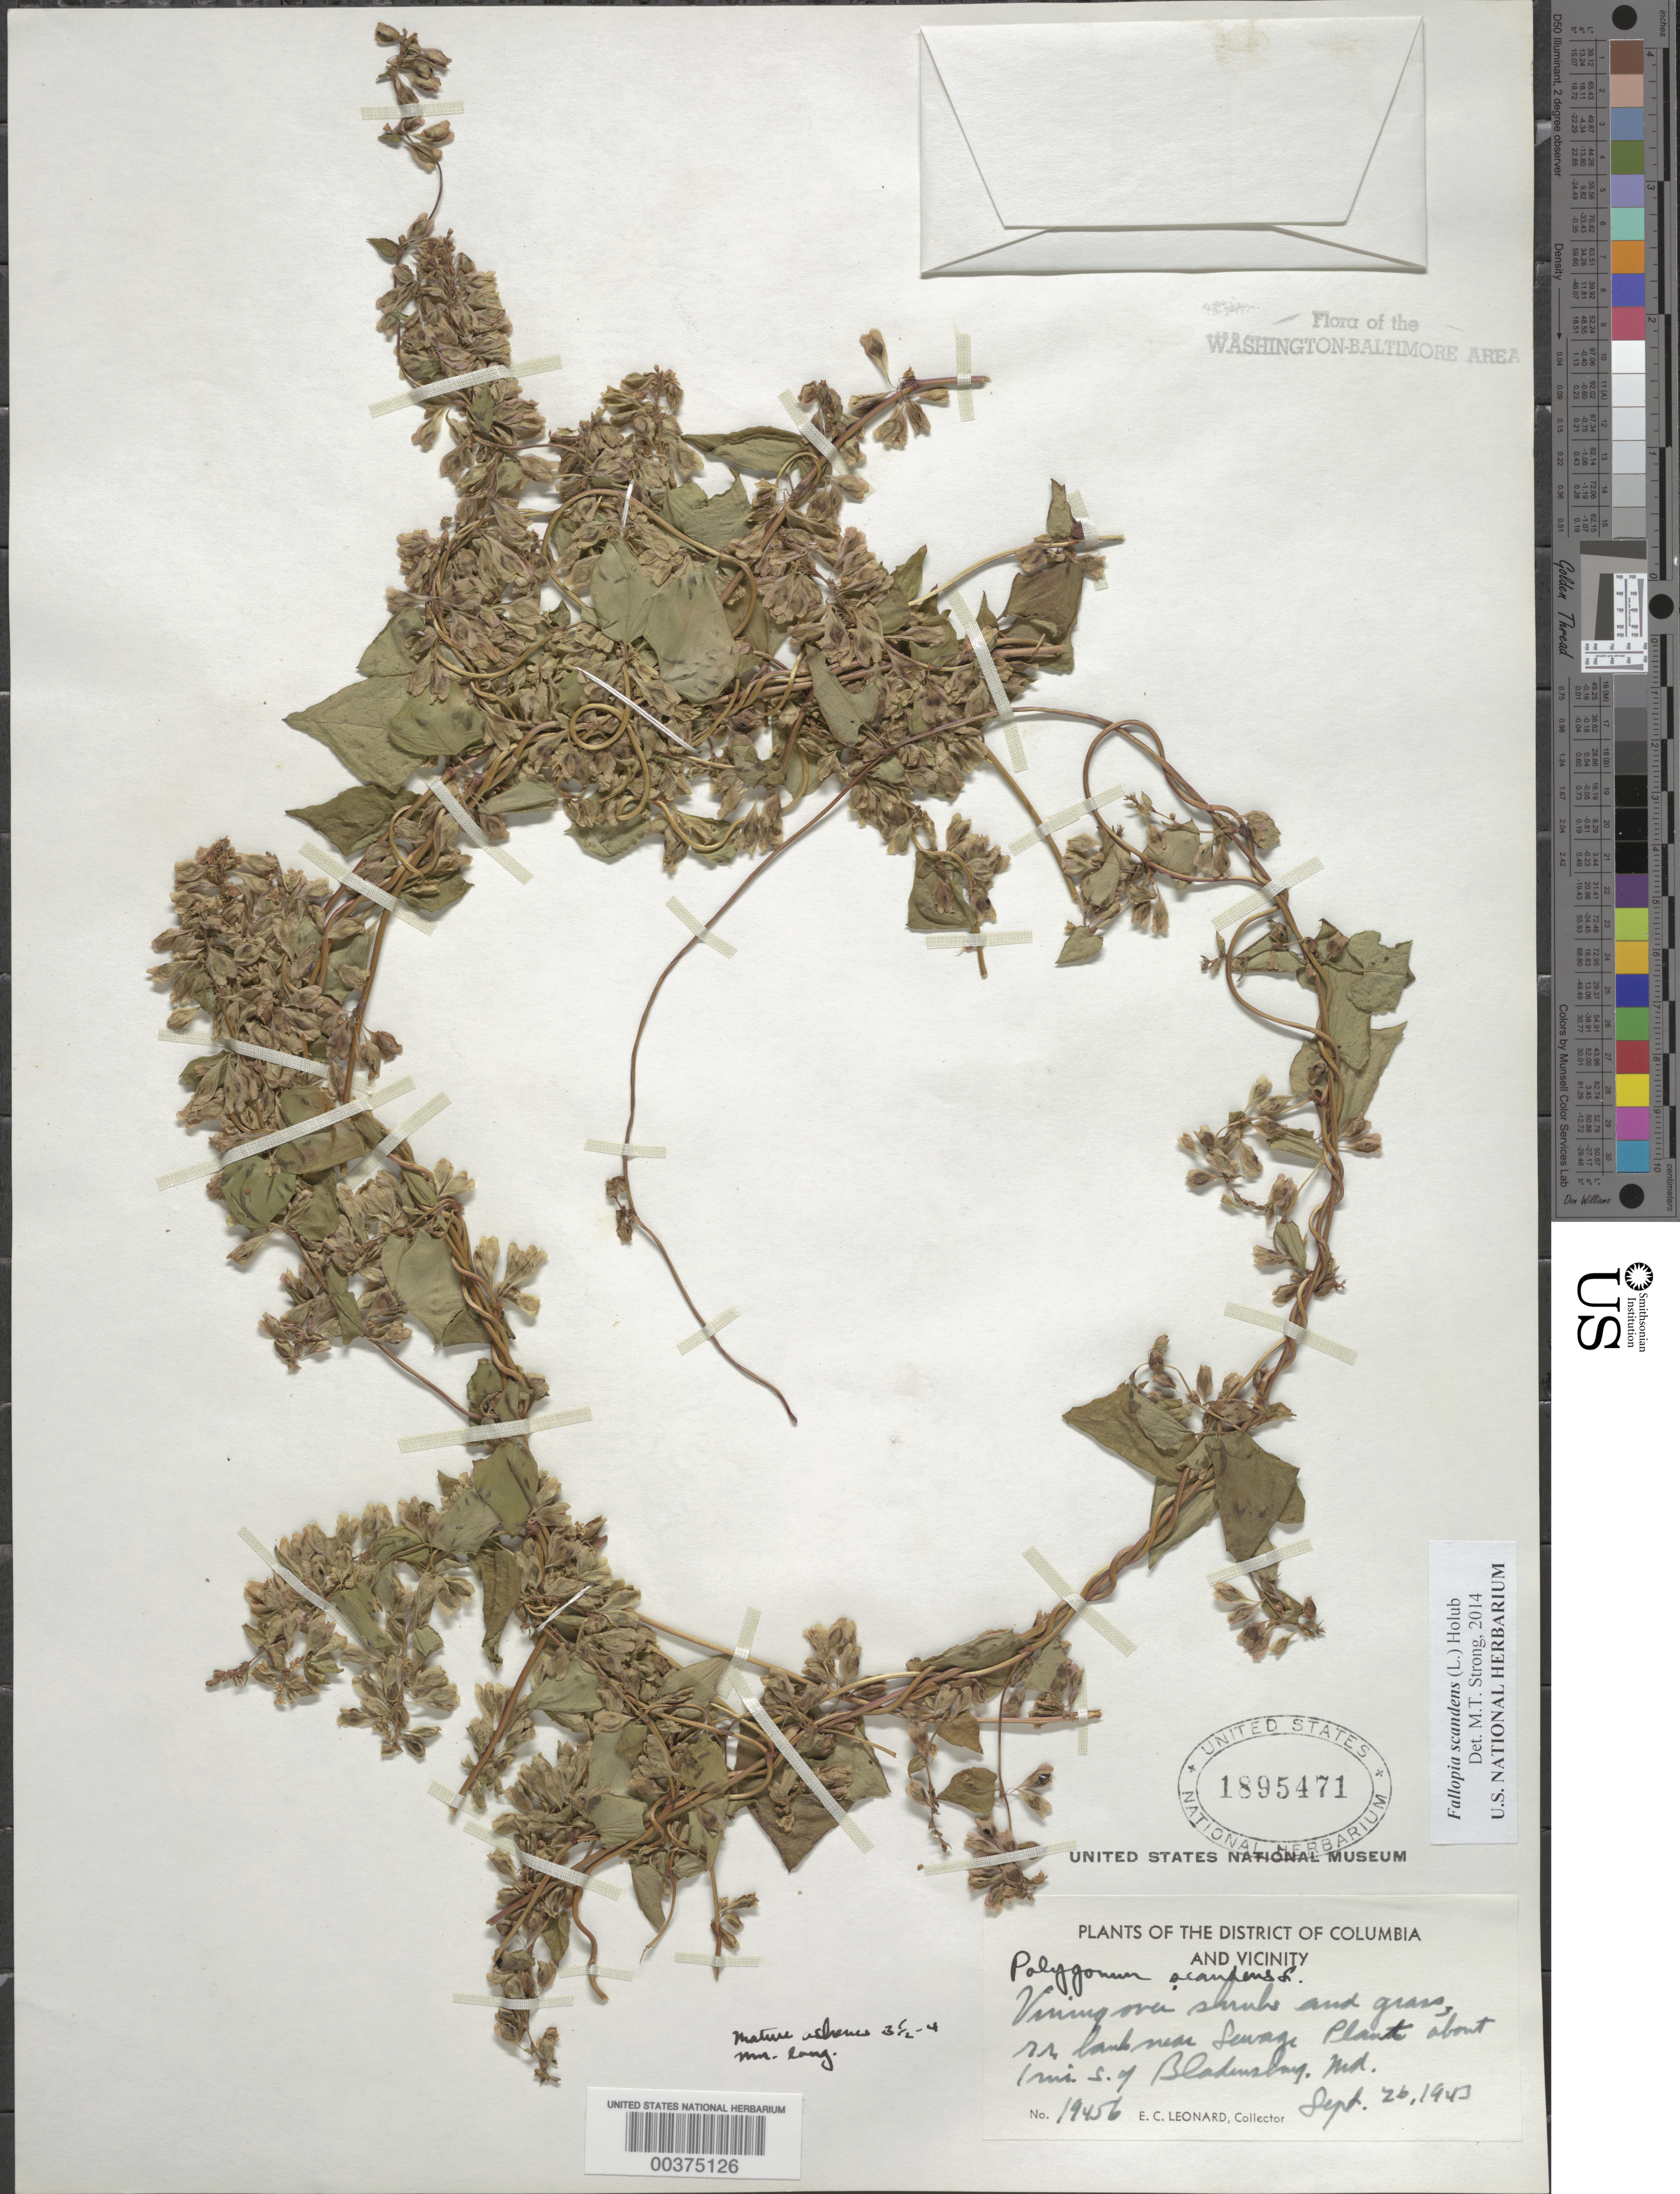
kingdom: Plantae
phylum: Tracheophyta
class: Magnoliopsida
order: Caryophyllales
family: Polygonaceae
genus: Fallopia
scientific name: Fallopia scandens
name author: (L.) Holub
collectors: E. C. Leonard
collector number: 19456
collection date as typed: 26 Sep 1943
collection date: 1943-09-26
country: United States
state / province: Maryland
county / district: Prince George's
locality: Sewage Plant, south of Bladensburg, railroad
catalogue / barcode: US 1895471